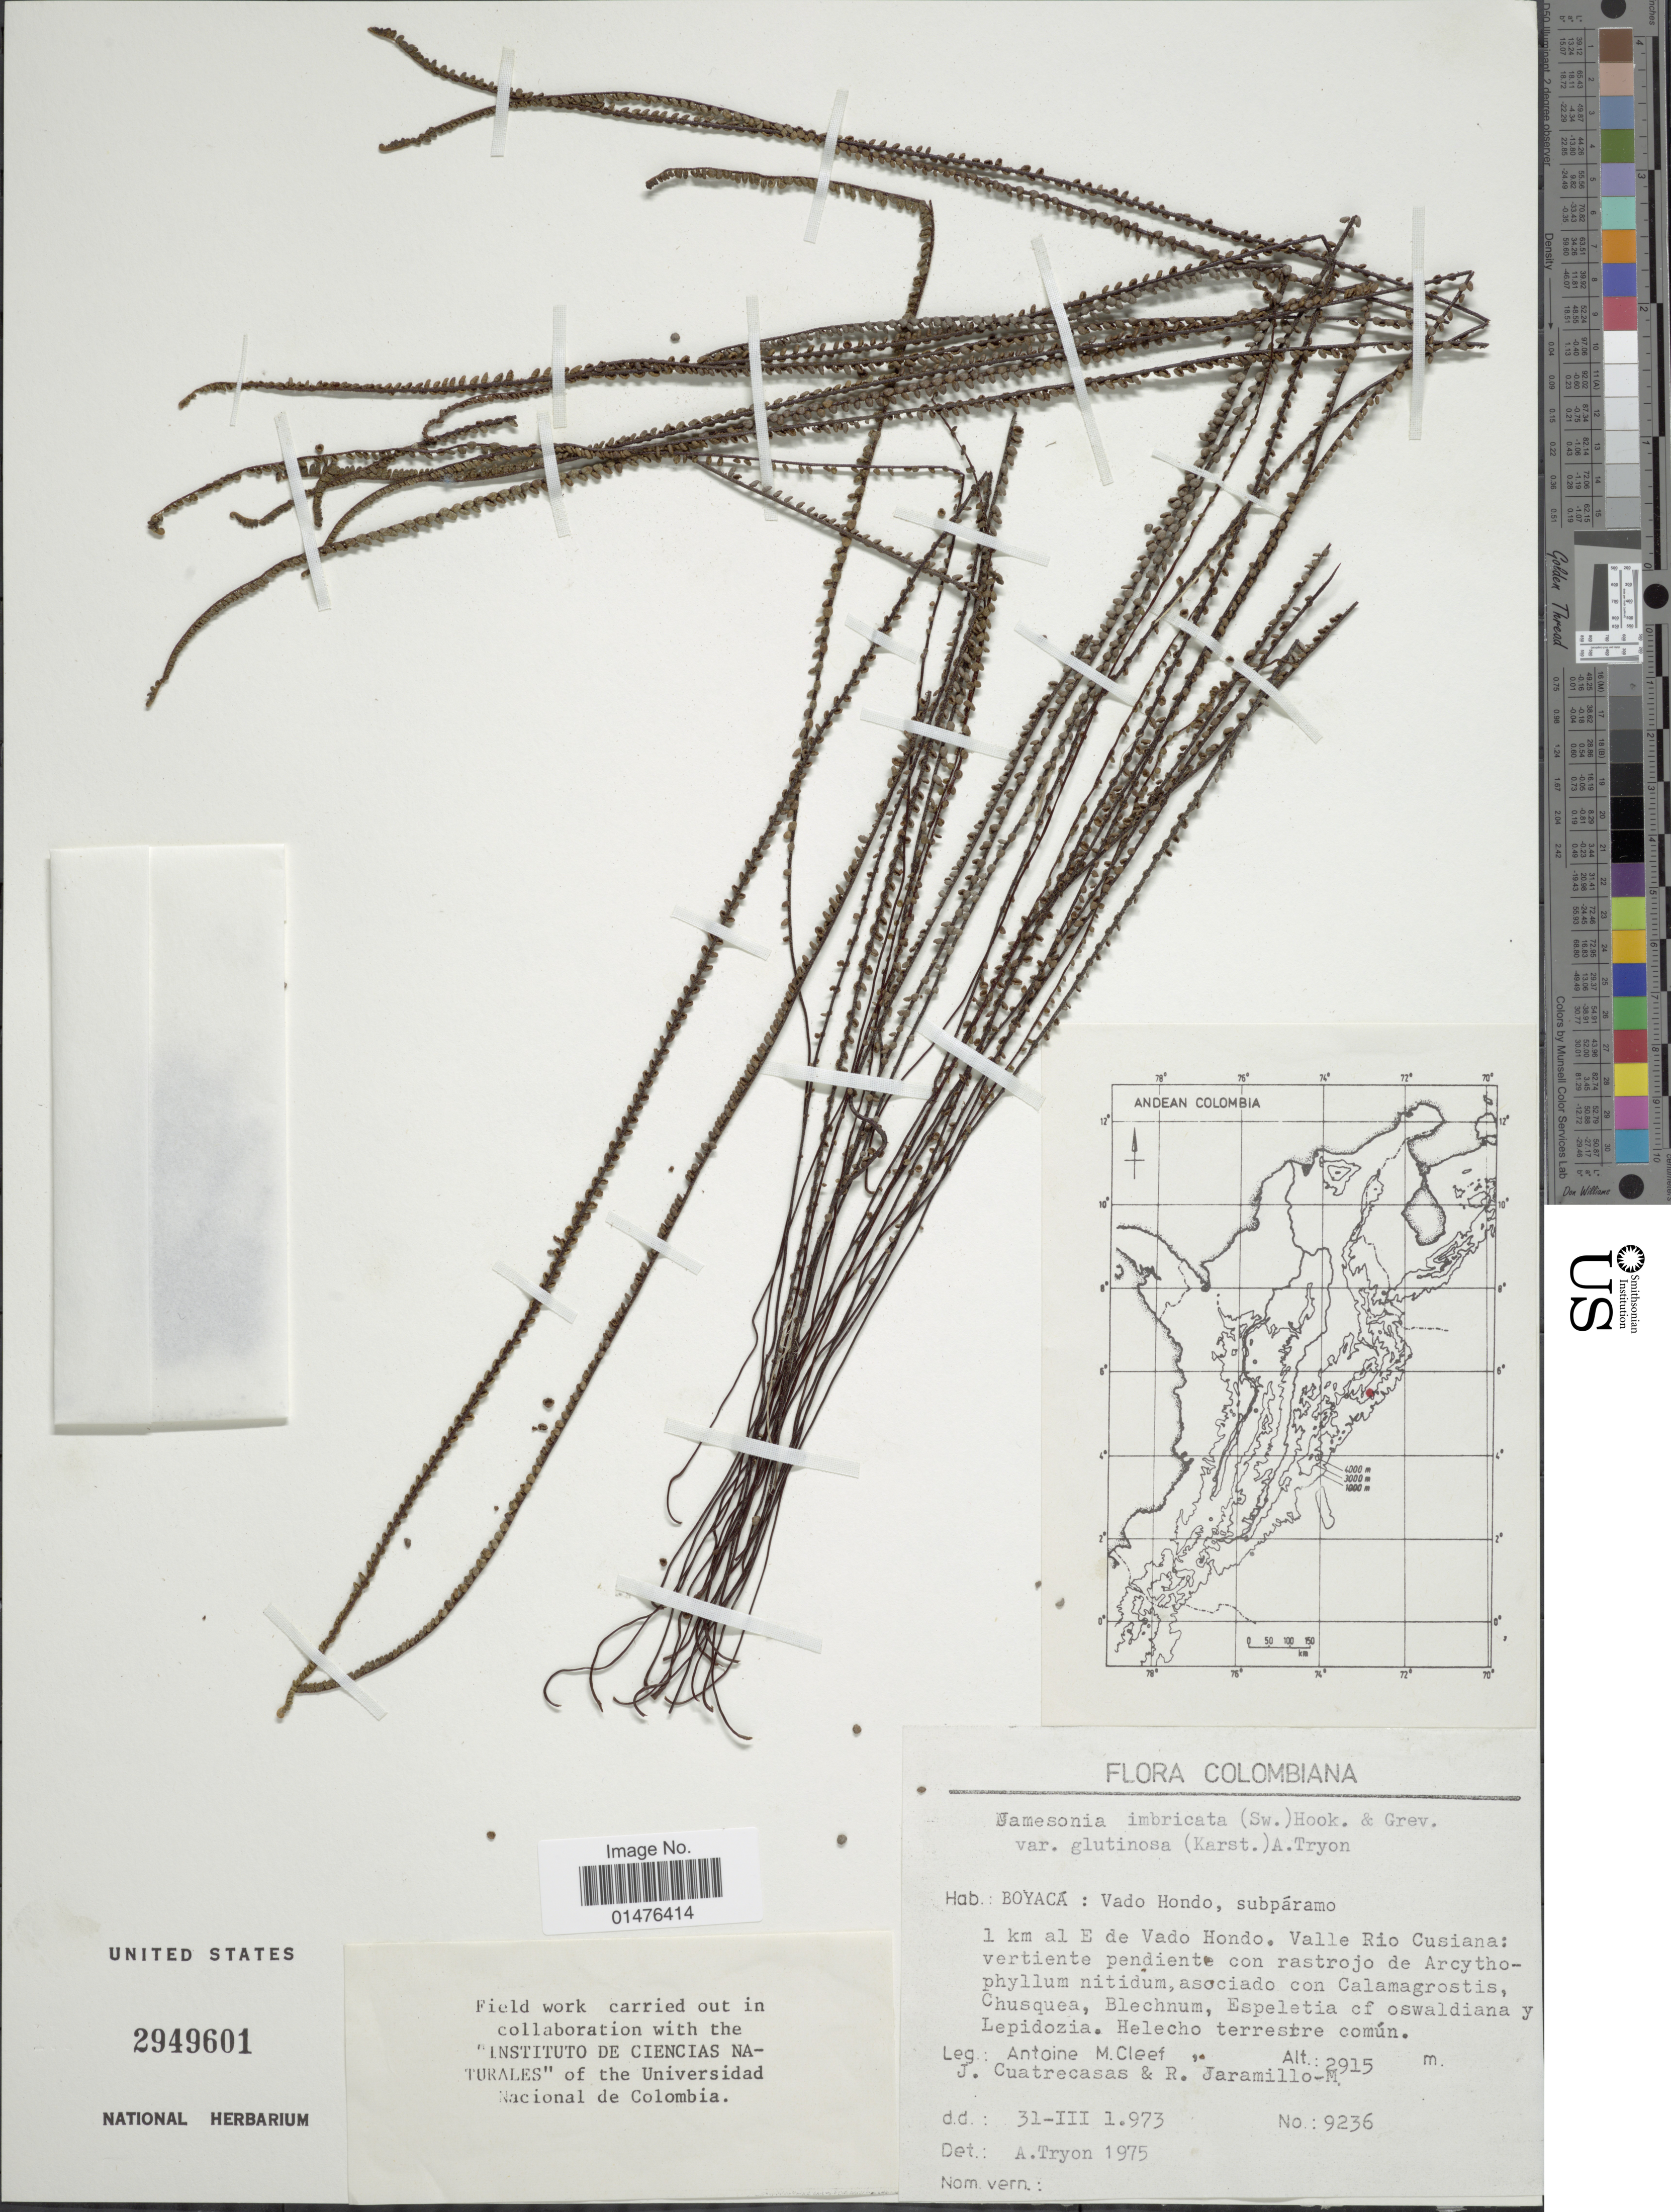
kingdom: Plantae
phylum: Tracheophyta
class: Polypodiopsida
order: Polypodiales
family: Pteridaceae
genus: Jamesonia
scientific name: Jamesonia imbricata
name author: (Sw.) Hook. & Grev.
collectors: A. M. Cleef, J. Cuatrecasas & R. Jaramillo M.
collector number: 9236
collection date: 1973-03-31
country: Colombia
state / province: Boyacá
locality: Vado Hondo, subpáramo 1 km al E de Vado Hondo. Valle Rio Cusiana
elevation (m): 2915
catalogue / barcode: US 2949601